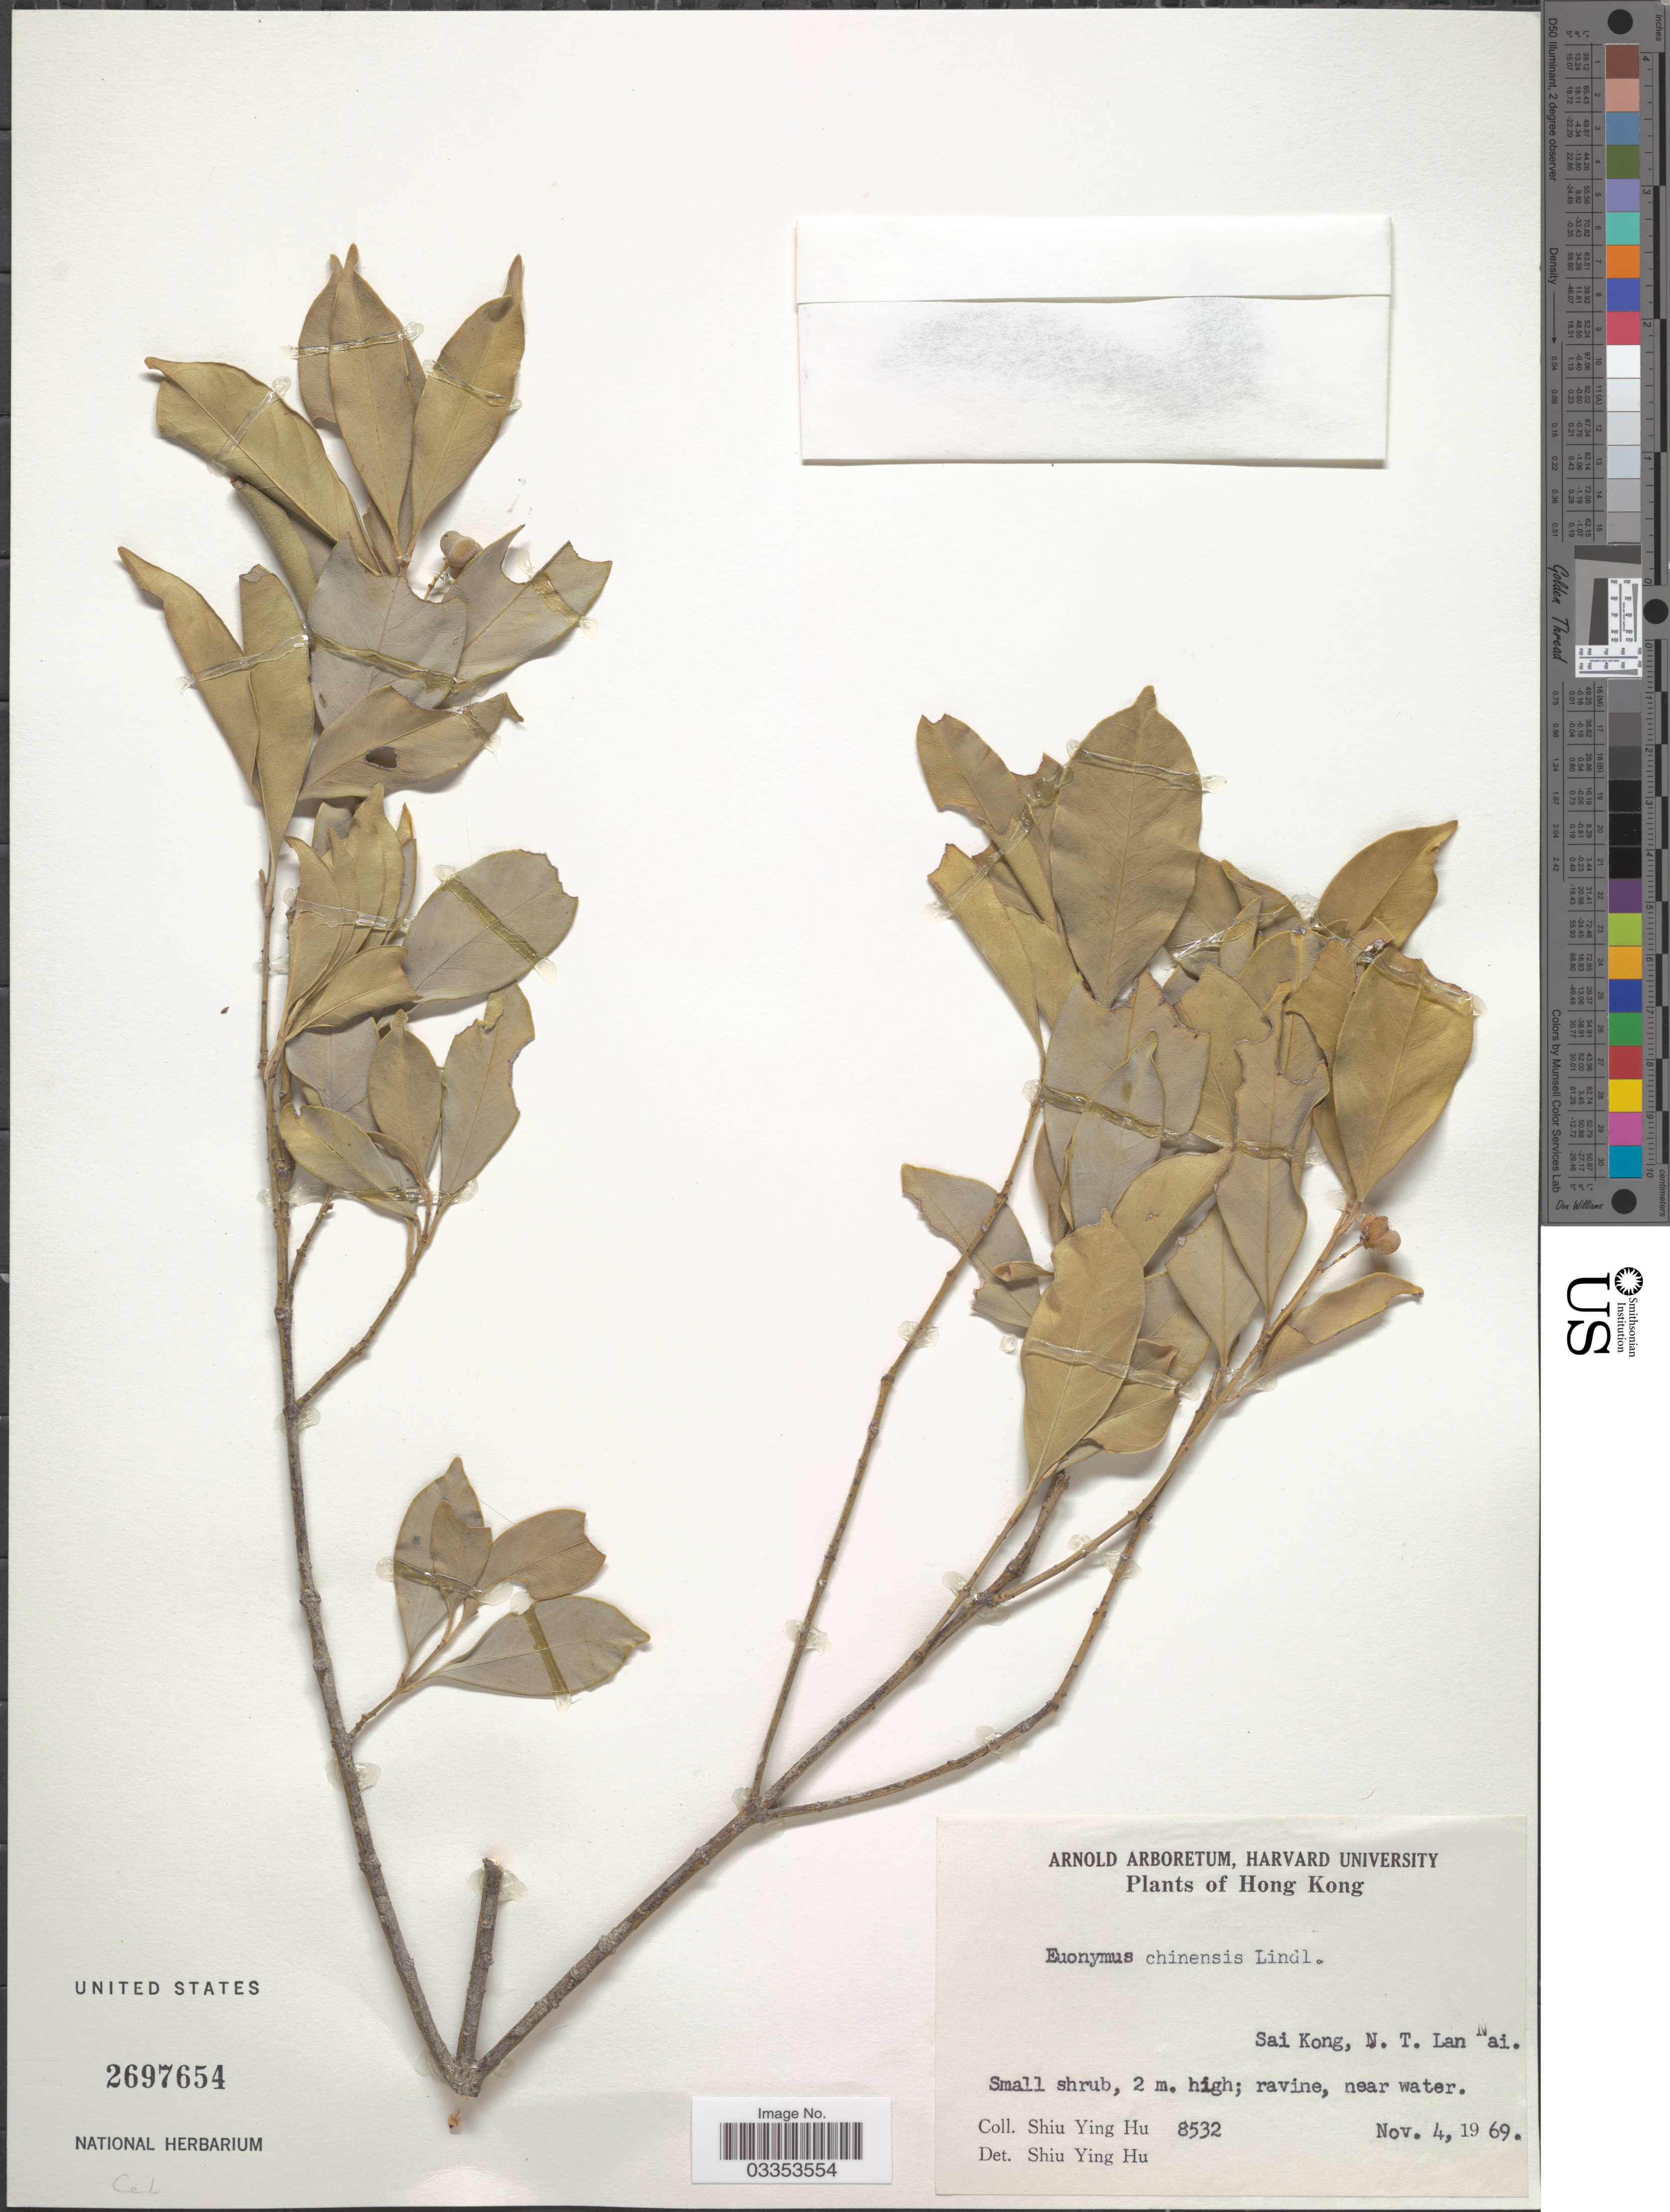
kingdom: Plantae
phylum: Tracheophyta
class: Magnoliopsida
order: Celastrales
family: Celastraceae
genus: Euonymus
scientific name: Euonymus nitidus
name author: Benth.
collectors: S. Y. Hu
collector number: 8532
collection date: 1969-11-04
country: China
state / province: Hong Kong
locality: Sai Kong, N.T. Lan Nai.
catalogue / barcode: US 2697654